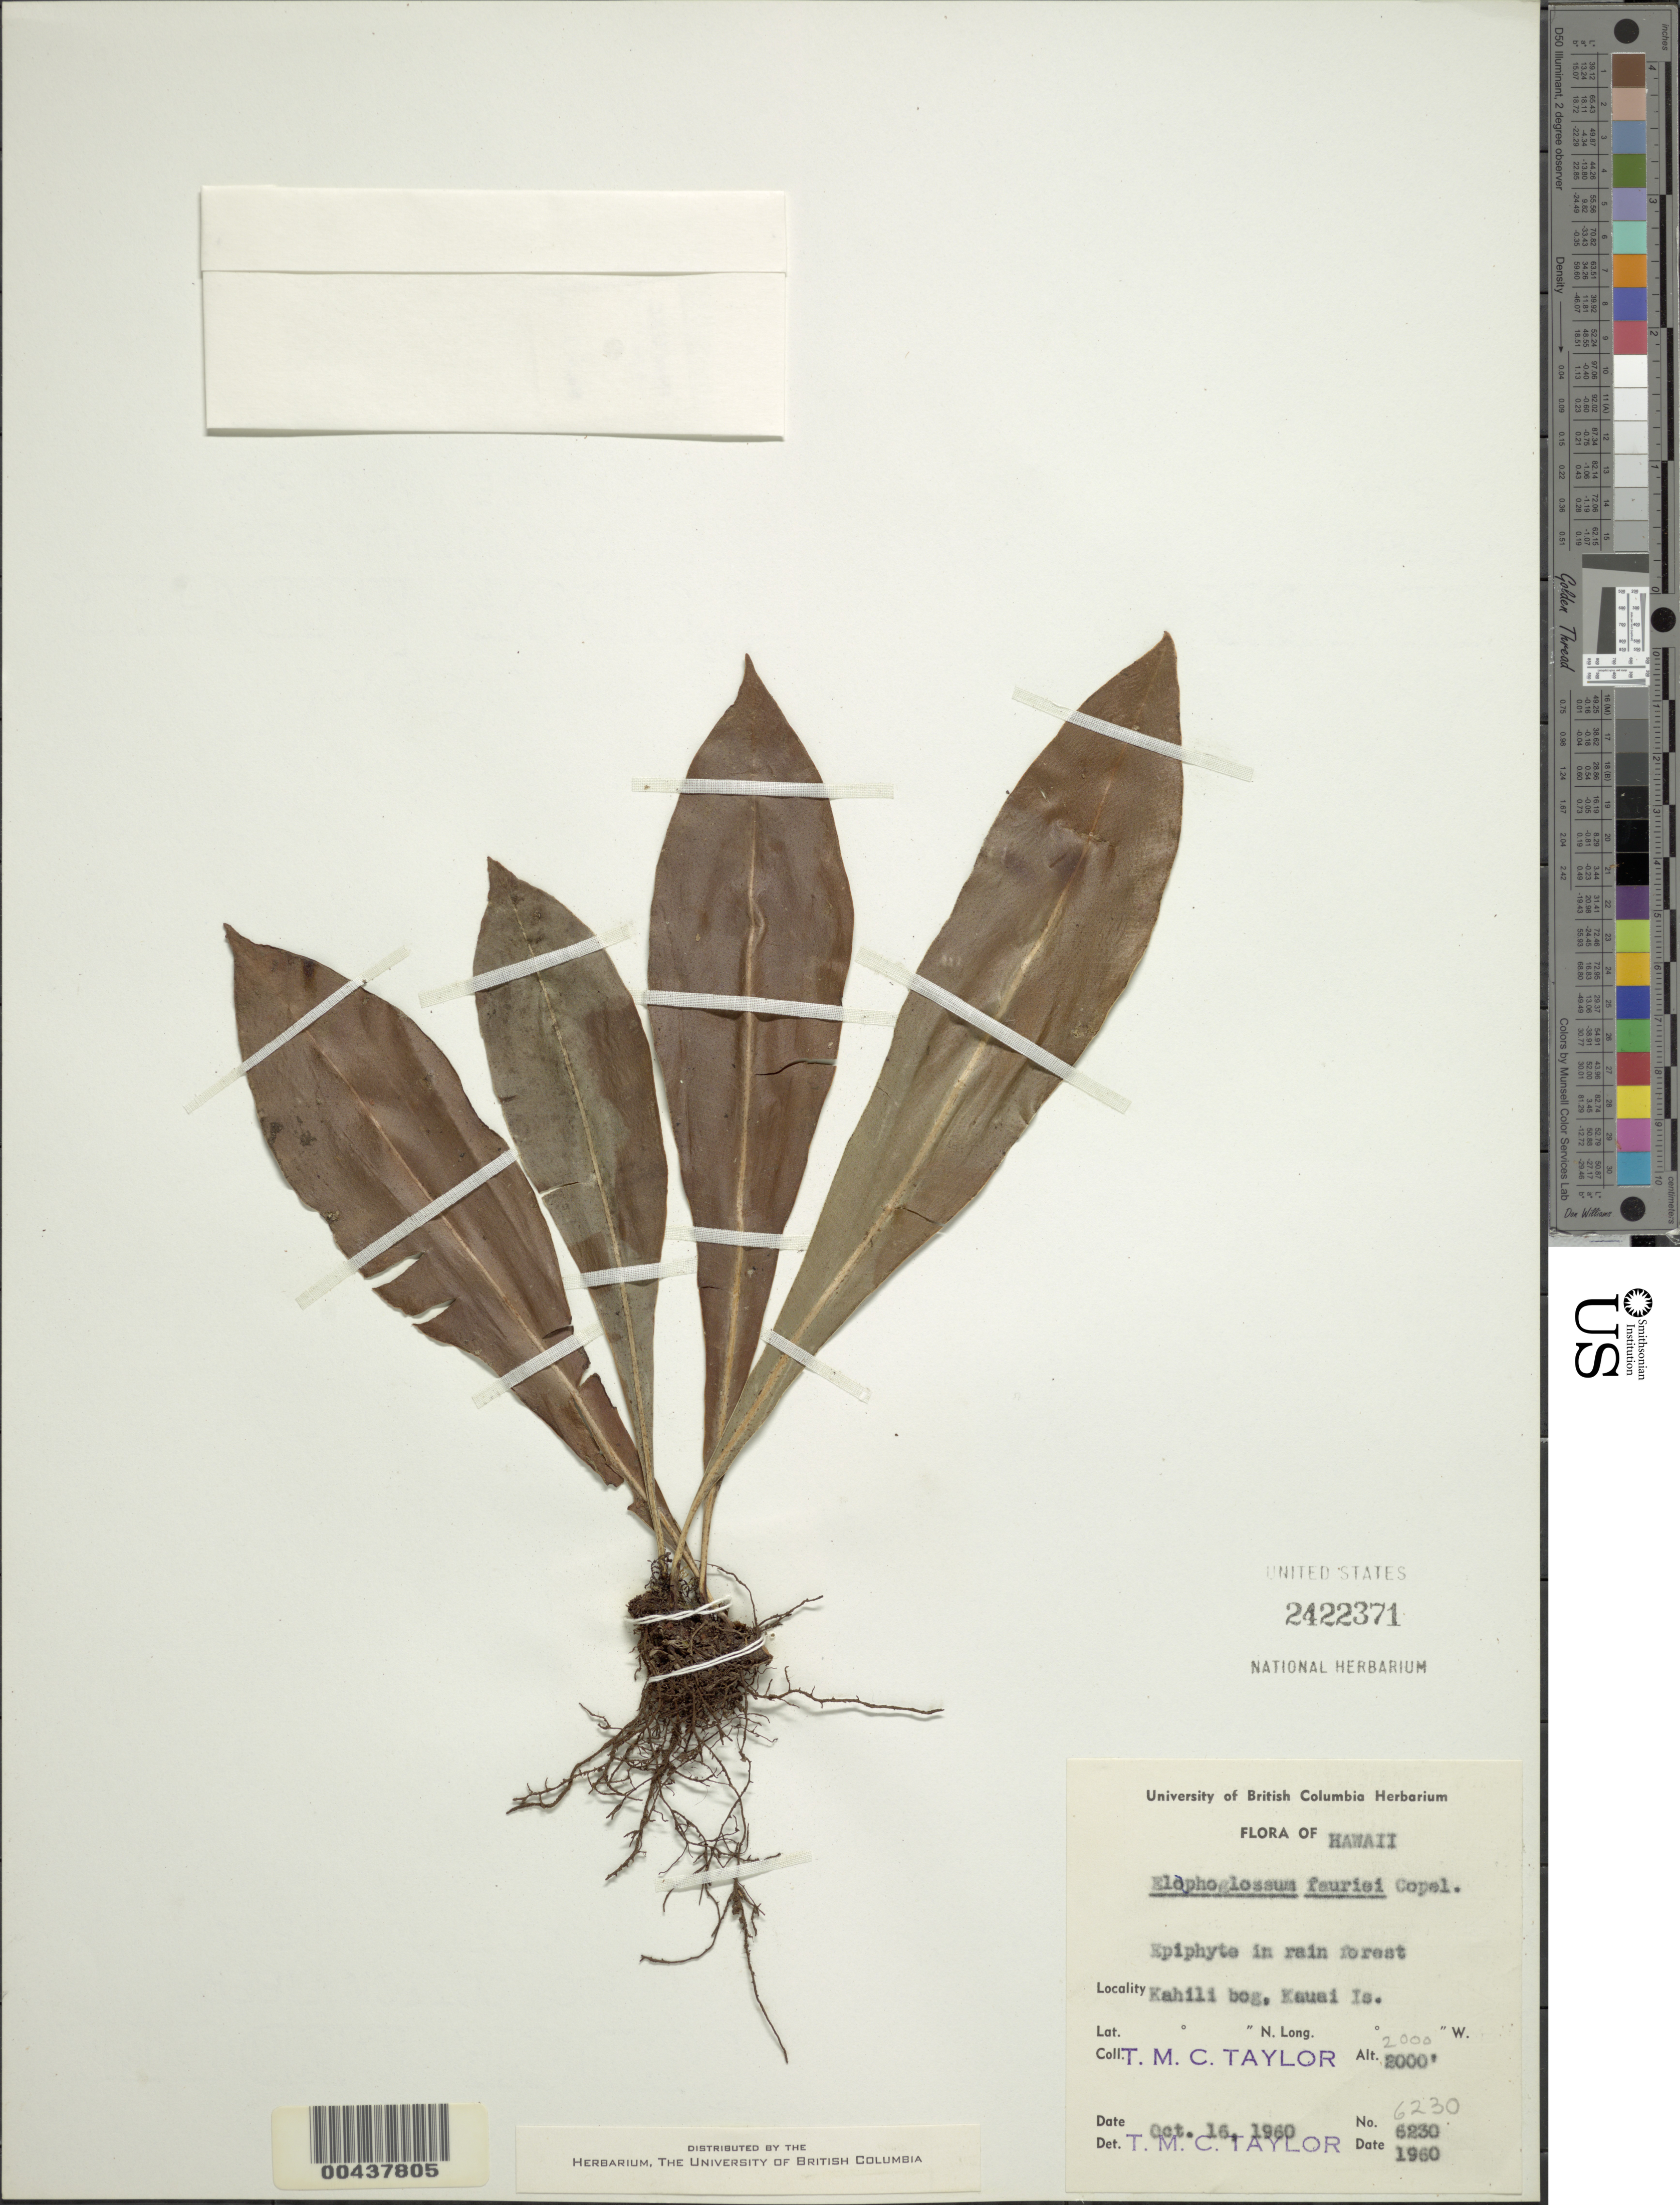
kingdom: Plantae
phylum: Tracheophyta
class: Polypodiopsida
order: Polypodiales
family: Dryopteridaceae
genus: Elaphoglossum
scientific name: Elaphoglossum fauriei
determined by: Taylor, T. M. C.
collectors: T. M. C. Taylor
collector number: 6230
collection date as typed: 16 Oct 1960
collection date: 1960-10-16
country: United States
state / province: Hawaii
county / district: Maui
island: Kaua'i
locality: Kahili bog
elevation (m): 610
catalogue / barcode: US 2422371